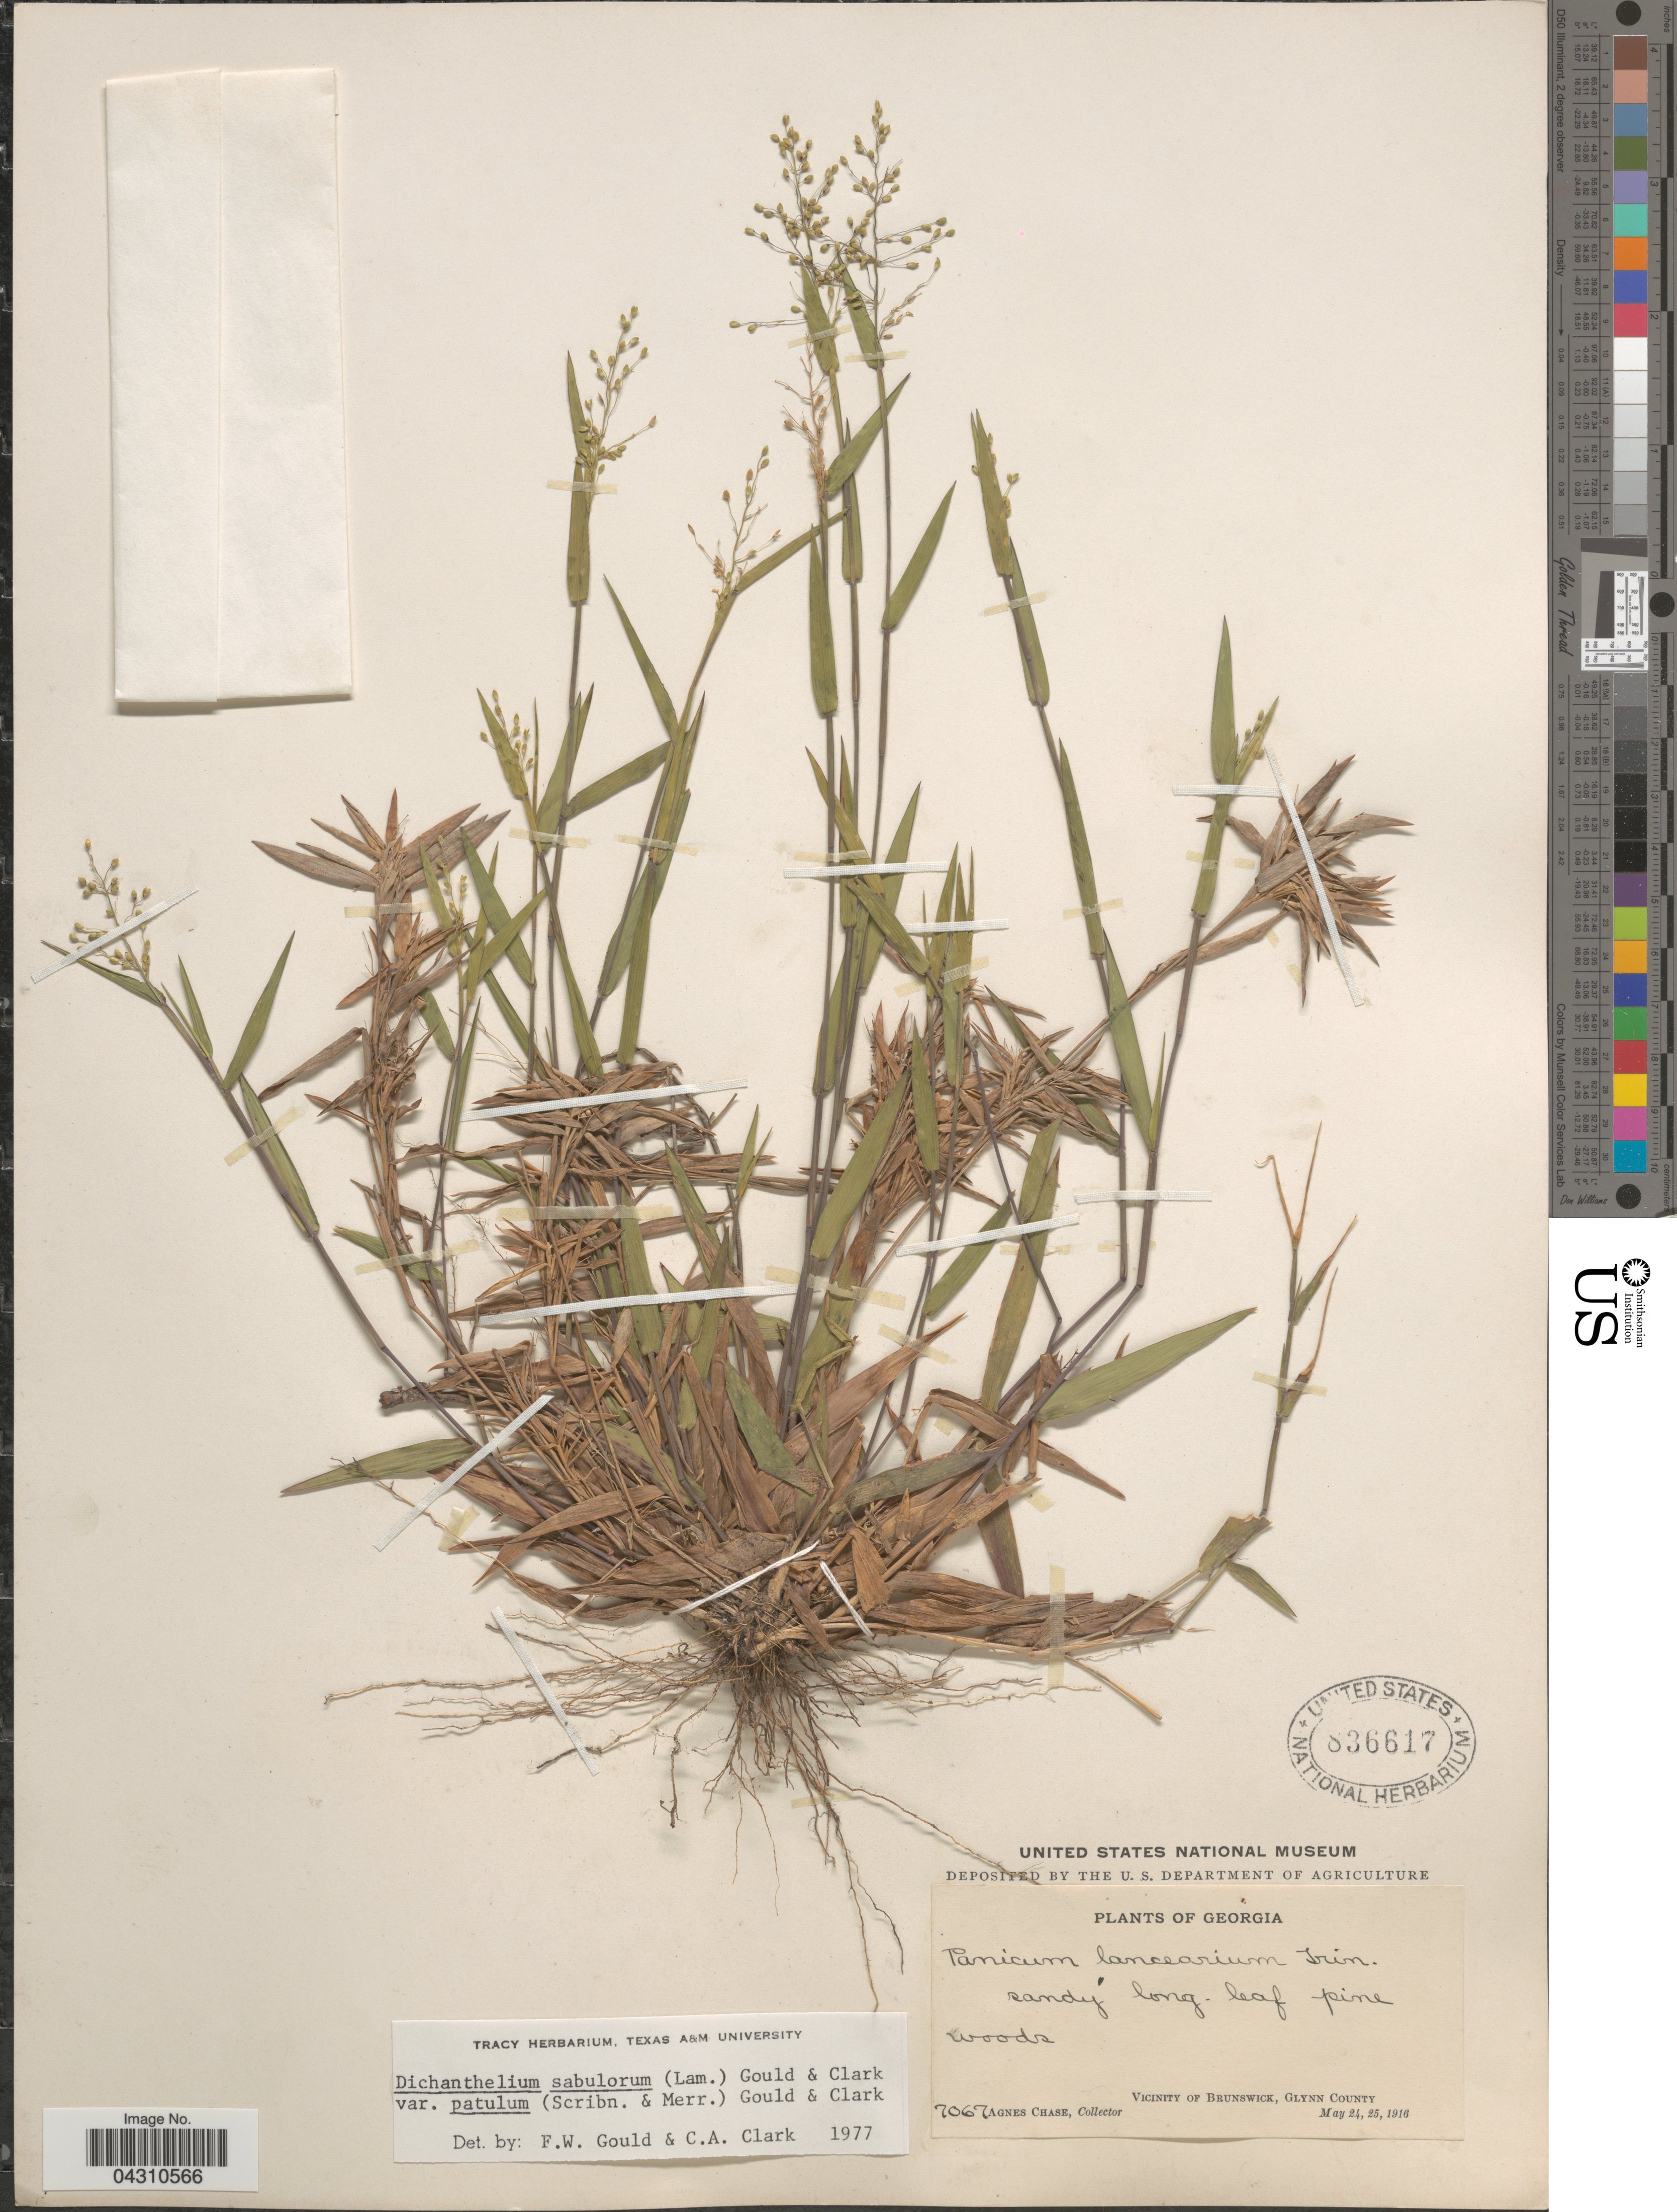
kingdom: Plantae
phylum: Tracheophyta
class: Liliopsida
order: Poales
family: Poaceae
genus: Dichanthelium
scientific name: Dichanthelium portoricense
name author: (Desv. ex Ham.) B.F. Hansen & Wunderlin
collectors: A. Chase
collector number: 7067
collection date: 1916-05-24/1916-05-25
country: United States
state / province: Georgia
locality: Vicinity of Brunswick, Glynn County.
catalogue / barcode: US 836617